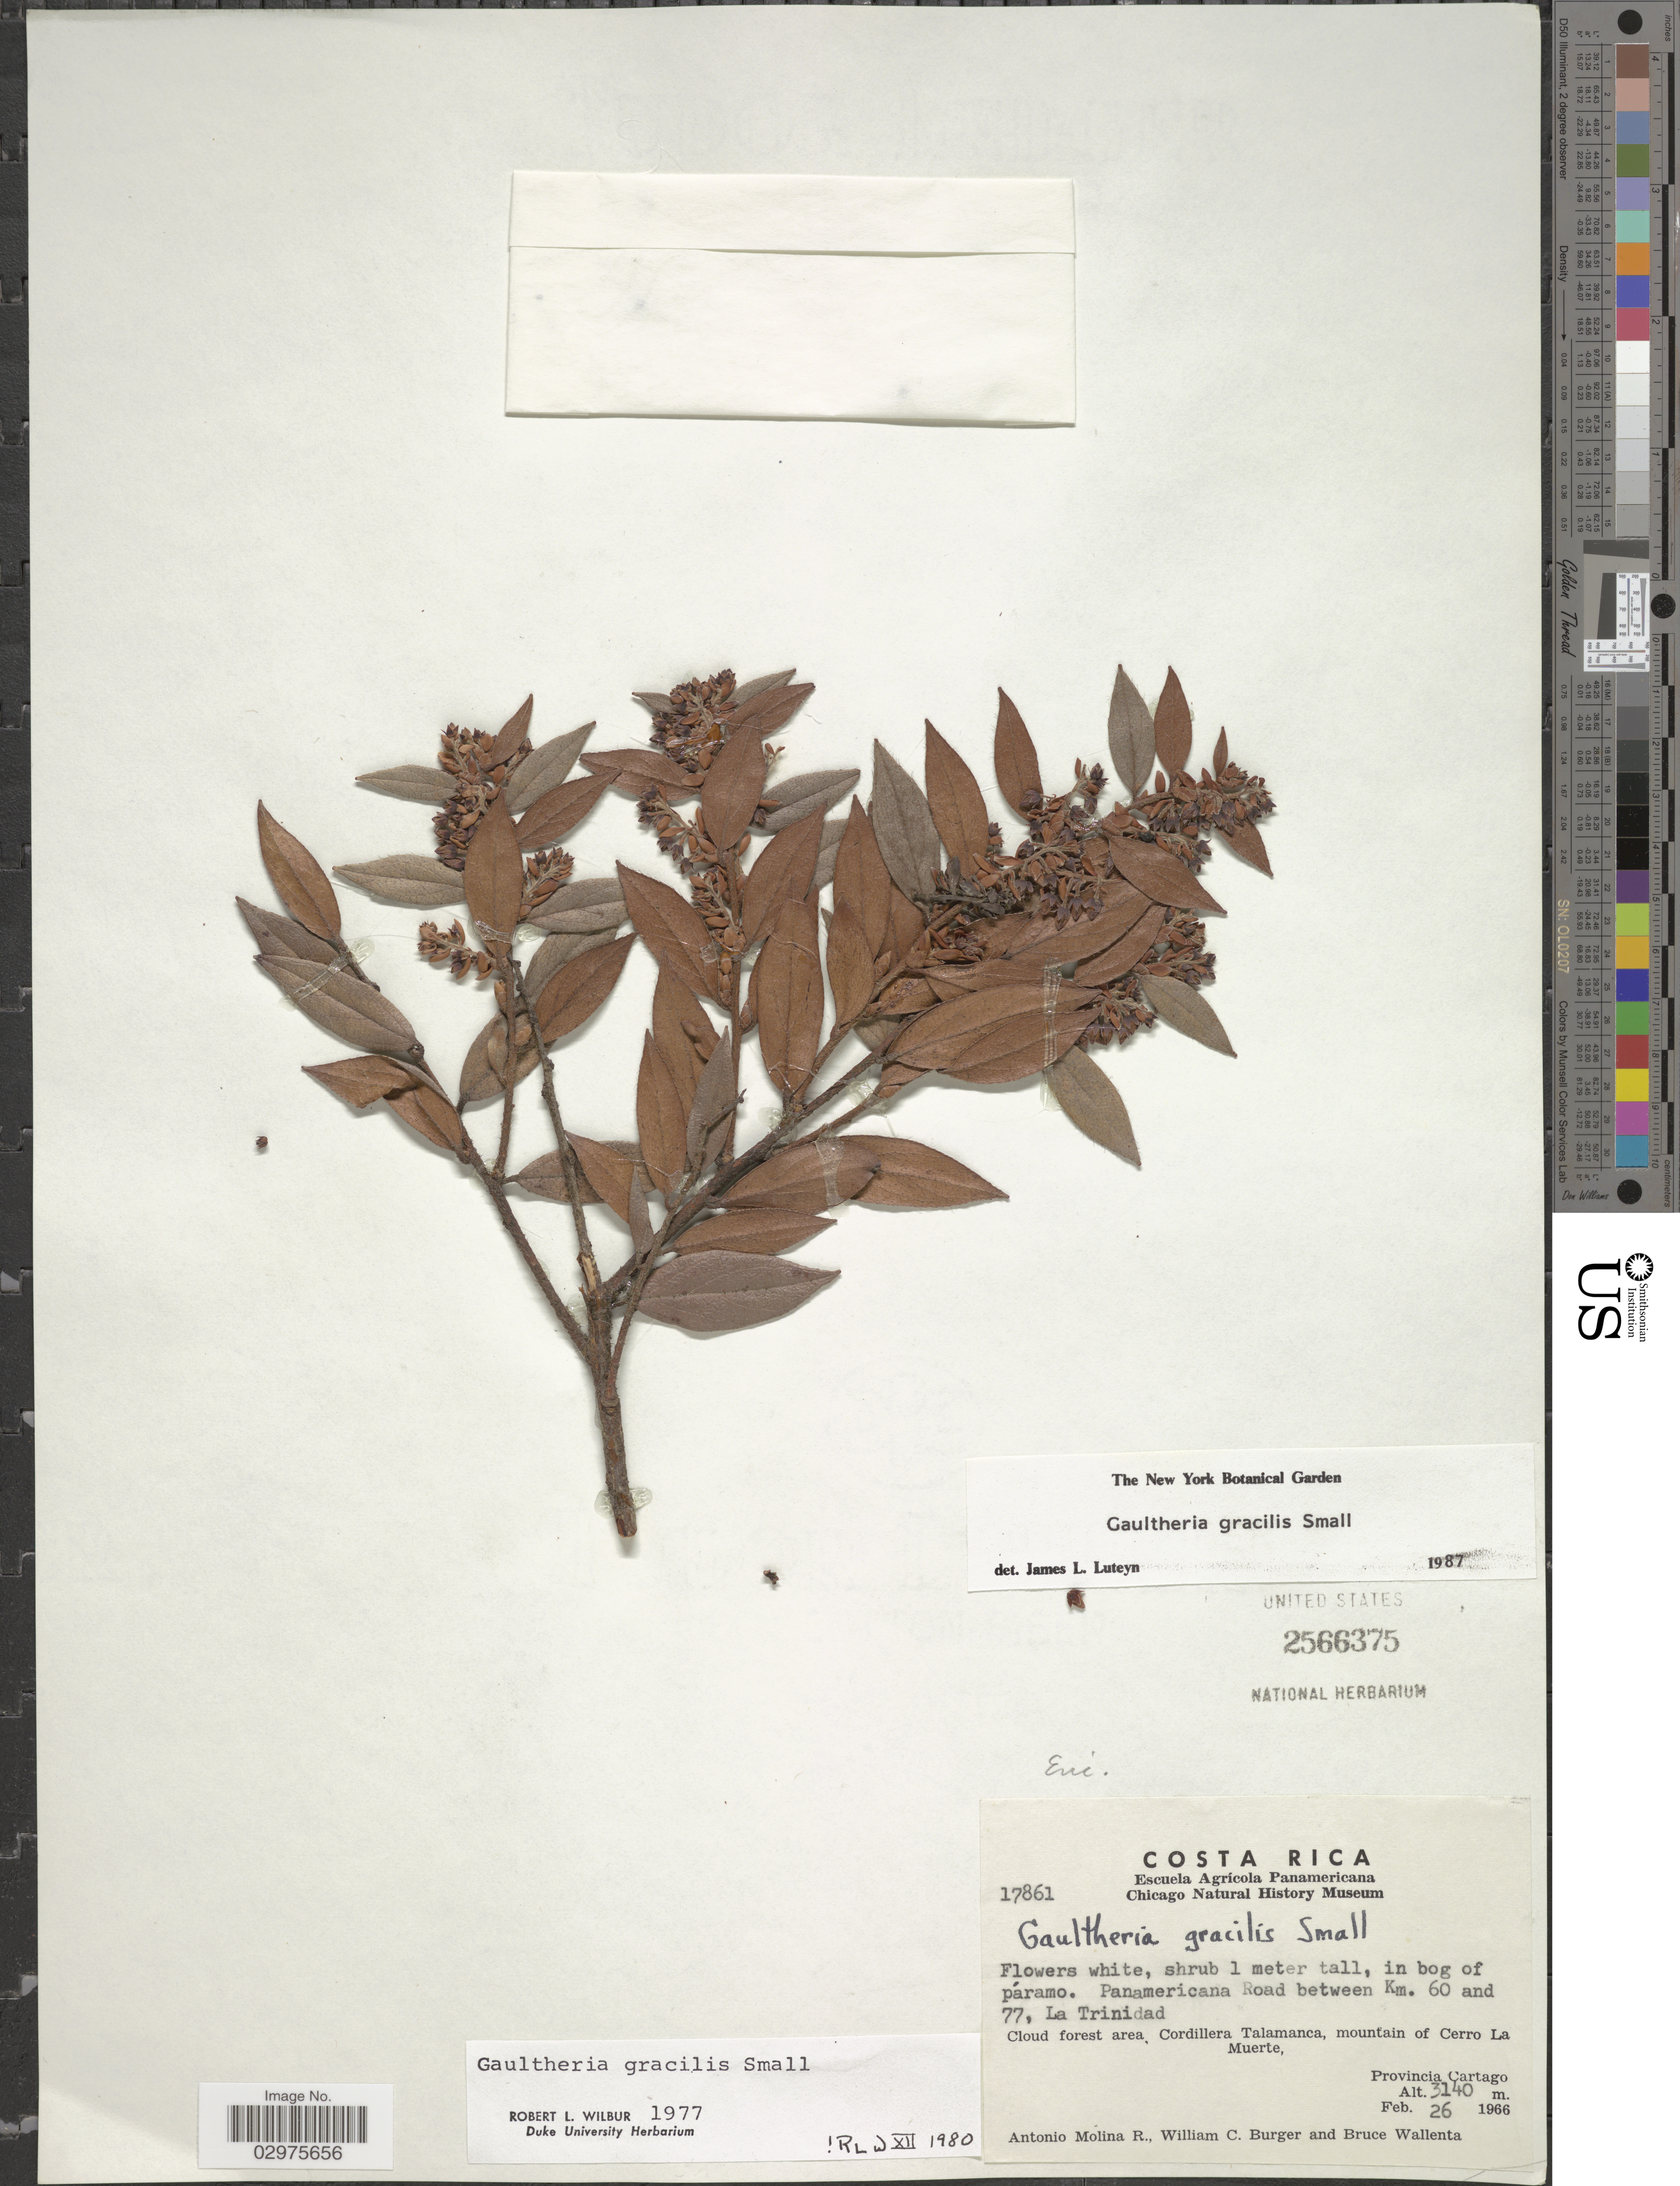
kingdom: Plantae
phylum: Tracheophyta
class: Magnoliopsida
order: Ericales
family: Ericaceae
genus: Gaultheria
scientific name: Gaultheria gracilis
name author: Small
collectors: A. Molina R., W. Burger & B. Wallenta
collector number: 17861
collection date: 1966-02-26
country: Costa Rica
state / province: Cartago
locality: Panamericana Road between Km. 60 and 77, La Trinidad. Cordillera Talamanca, mountain of Cerro La Muerte.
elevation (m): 3140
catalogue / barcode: US 2566375